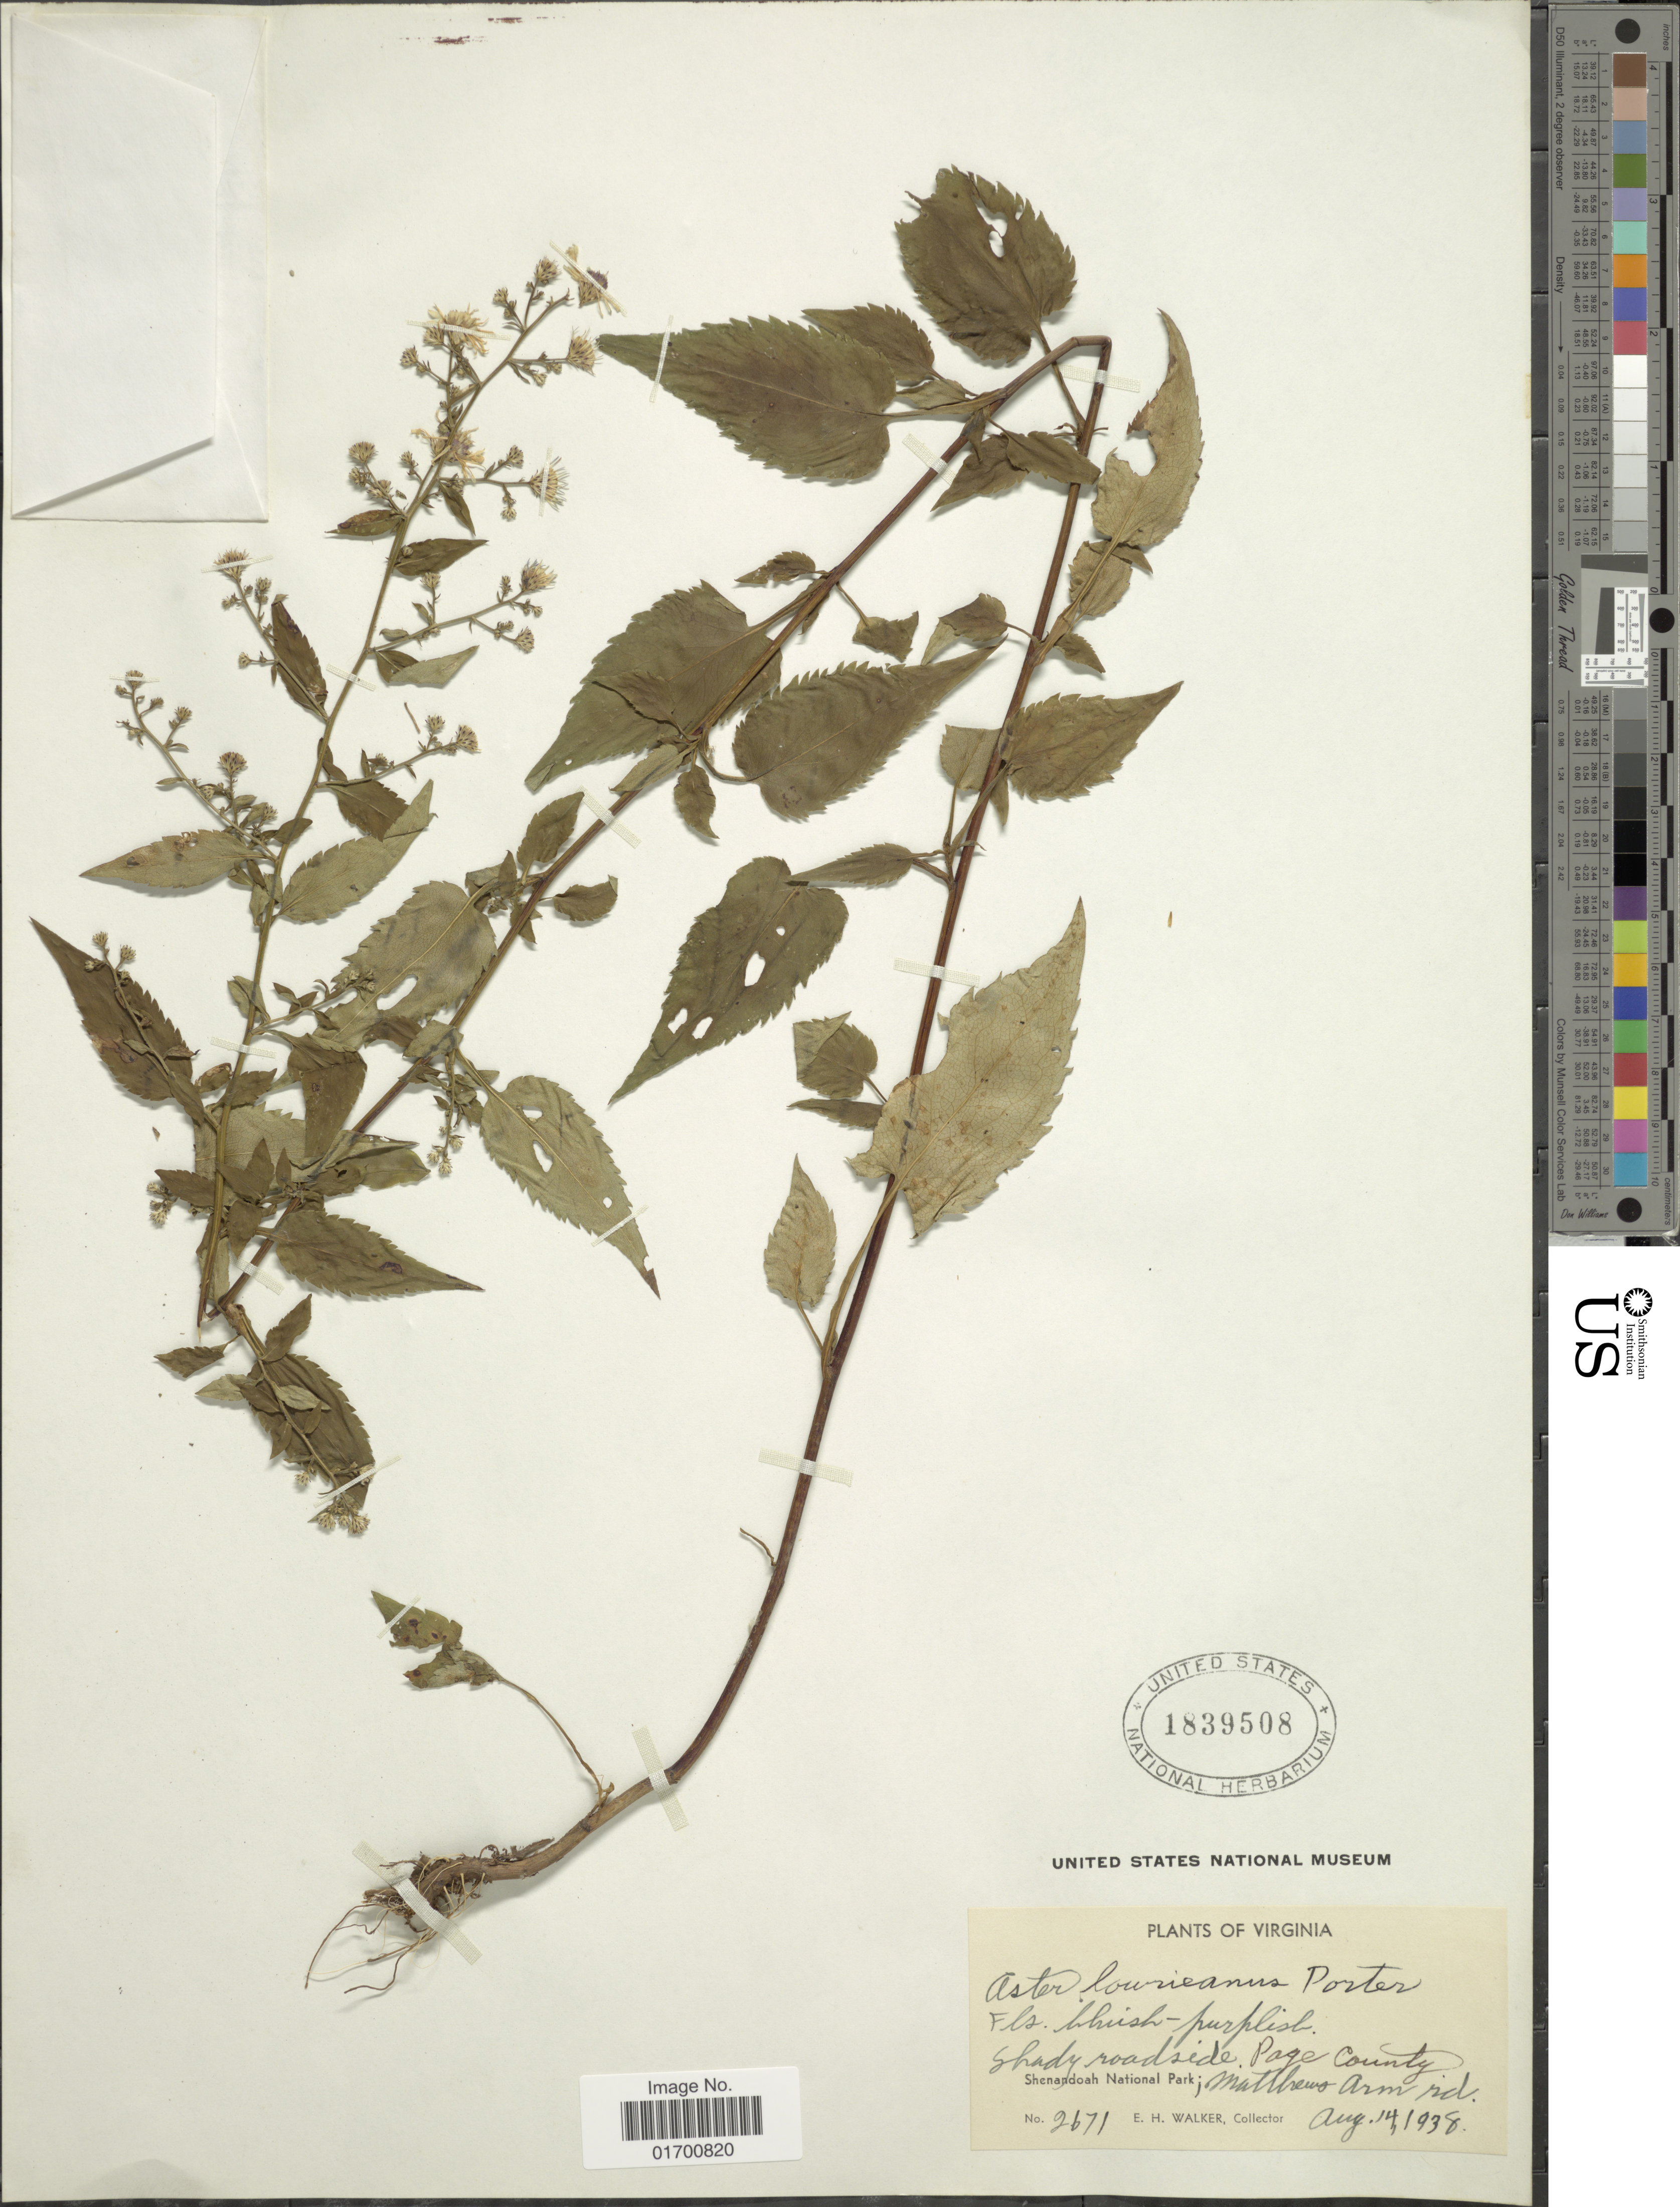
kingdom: Plantae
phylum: Tracheophyta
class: Magnoliopsida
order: Asterales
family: Asteraceae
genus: Symphyotrichum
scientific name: Symphyotrichum lowrieanum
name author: (Porter) G.L. Nesom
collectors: E. H. Walker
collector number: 2671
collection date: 1938-08-14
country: United States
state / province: Virginia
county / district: Page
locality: Shady roadside, Page County, Shenandoah National Park, Matthews arm rd.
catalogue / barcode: US 1839508